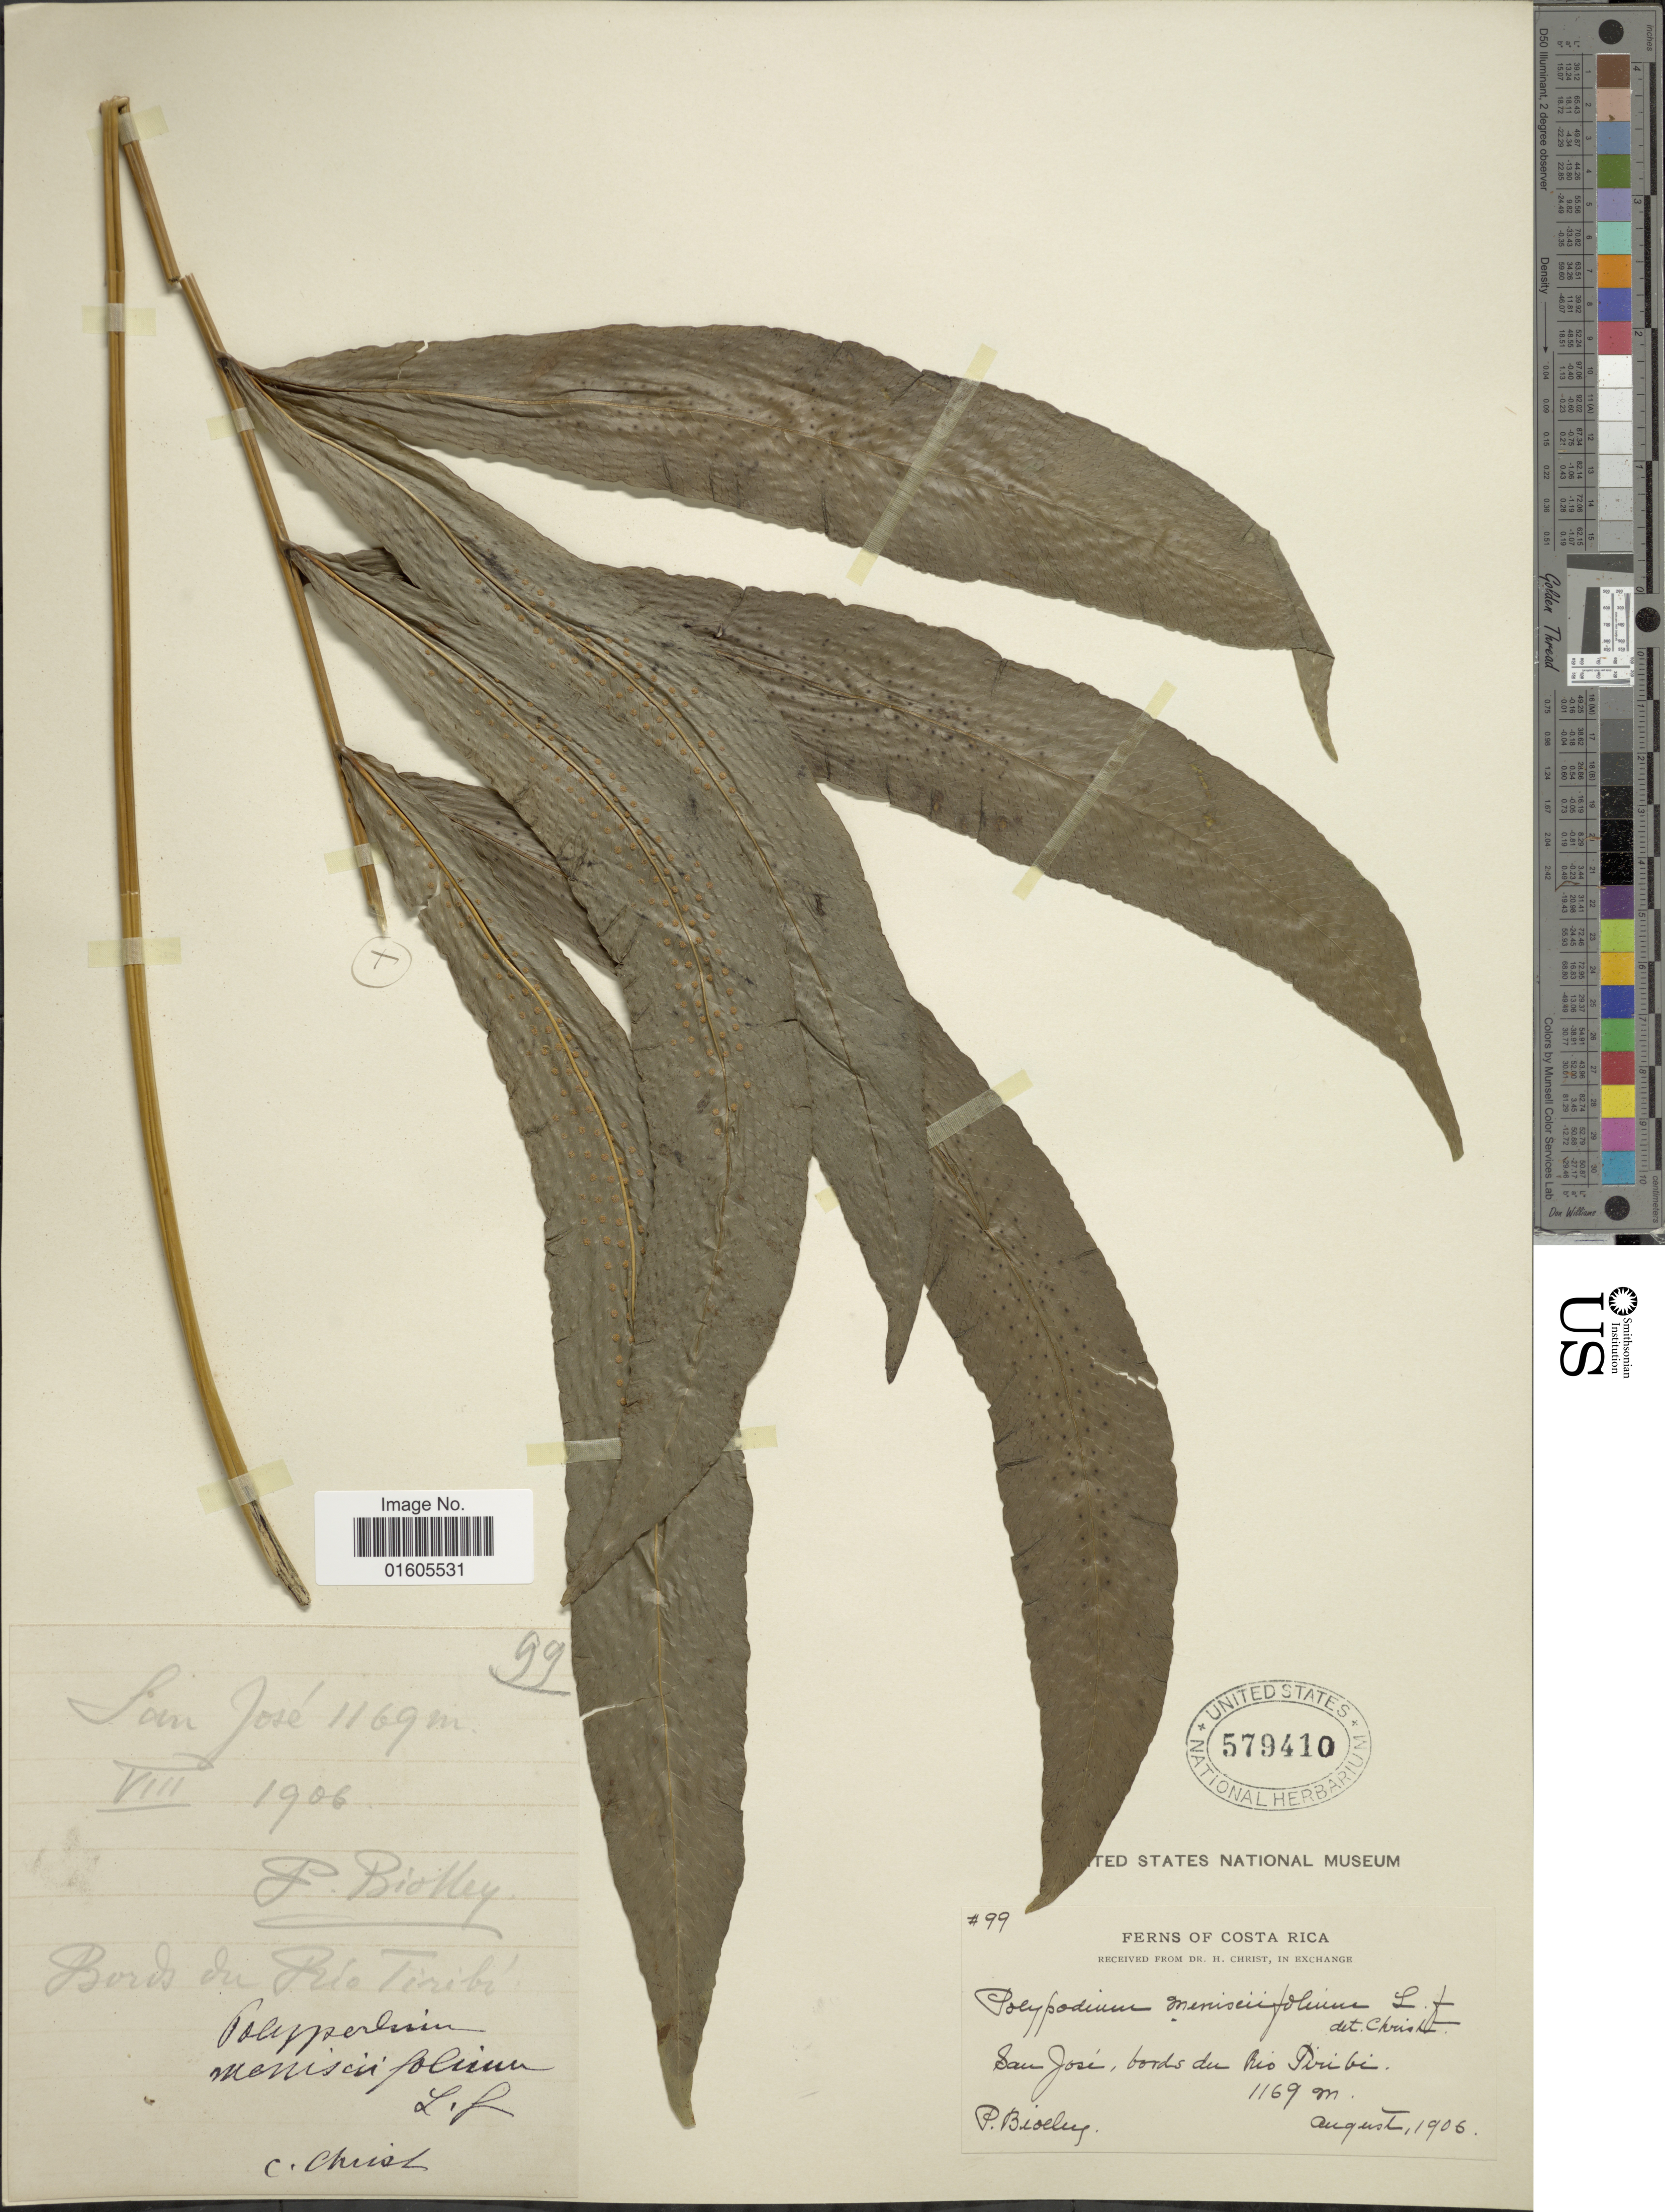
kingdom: Plantae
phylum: Tracheophyta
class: Polypodiopsida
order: Polypodiales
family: Polypodiaceae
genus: Serpocaulon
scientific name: Serpocaulon triseriale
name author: (Sw.) A.R. Sm.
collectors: P. Biolley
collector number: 99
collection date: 1906-08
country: Costa Rica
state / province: San José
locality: Bords du Rio Tiribi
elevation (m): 1169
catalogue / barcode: US 579410